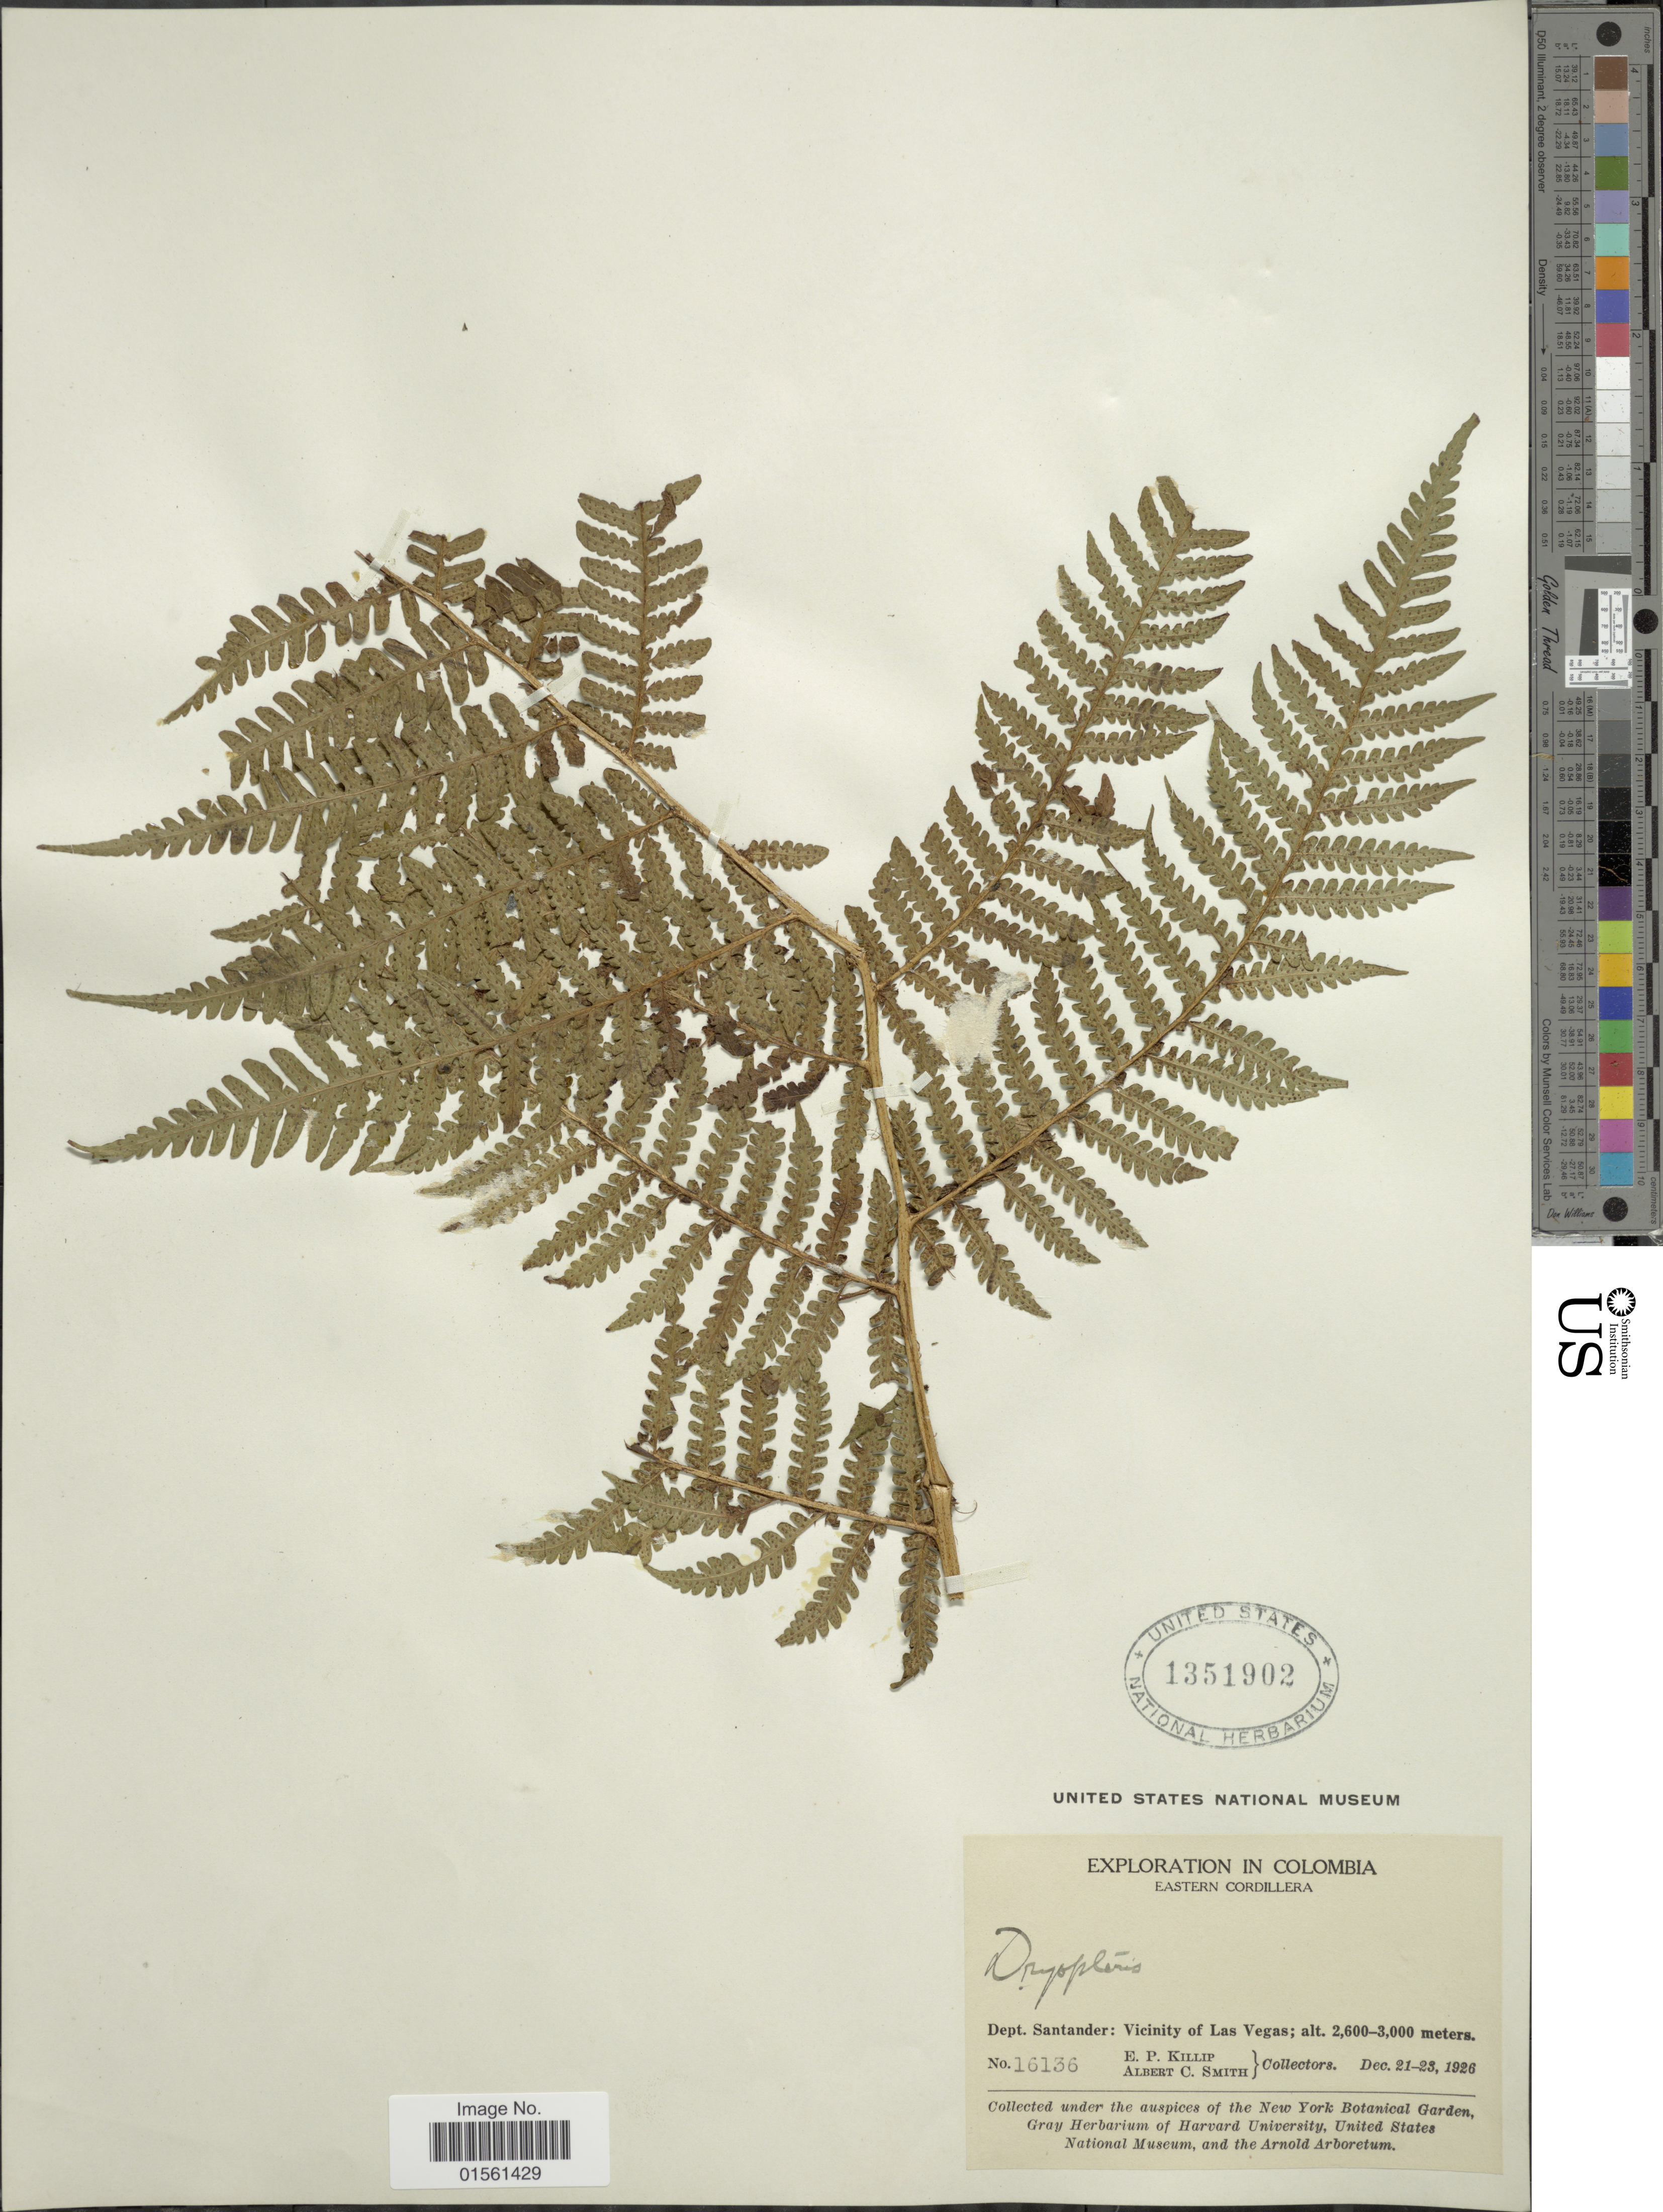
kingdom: Plantae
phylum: Tracheophyta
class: Polypodiopsida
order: Polypodiales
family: Dryopteridaceae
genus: Megalastrum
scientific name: Megalastrum sp.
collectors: E. P. Killip & A. C. Smith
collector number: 16136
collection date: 1926-12-21/1926-12-23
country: Colombia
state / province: Santander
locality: Eastern Cordillera, Dept. Santander: Vicinity of Las Vegas.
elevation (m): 2600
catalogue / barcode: US 1351902